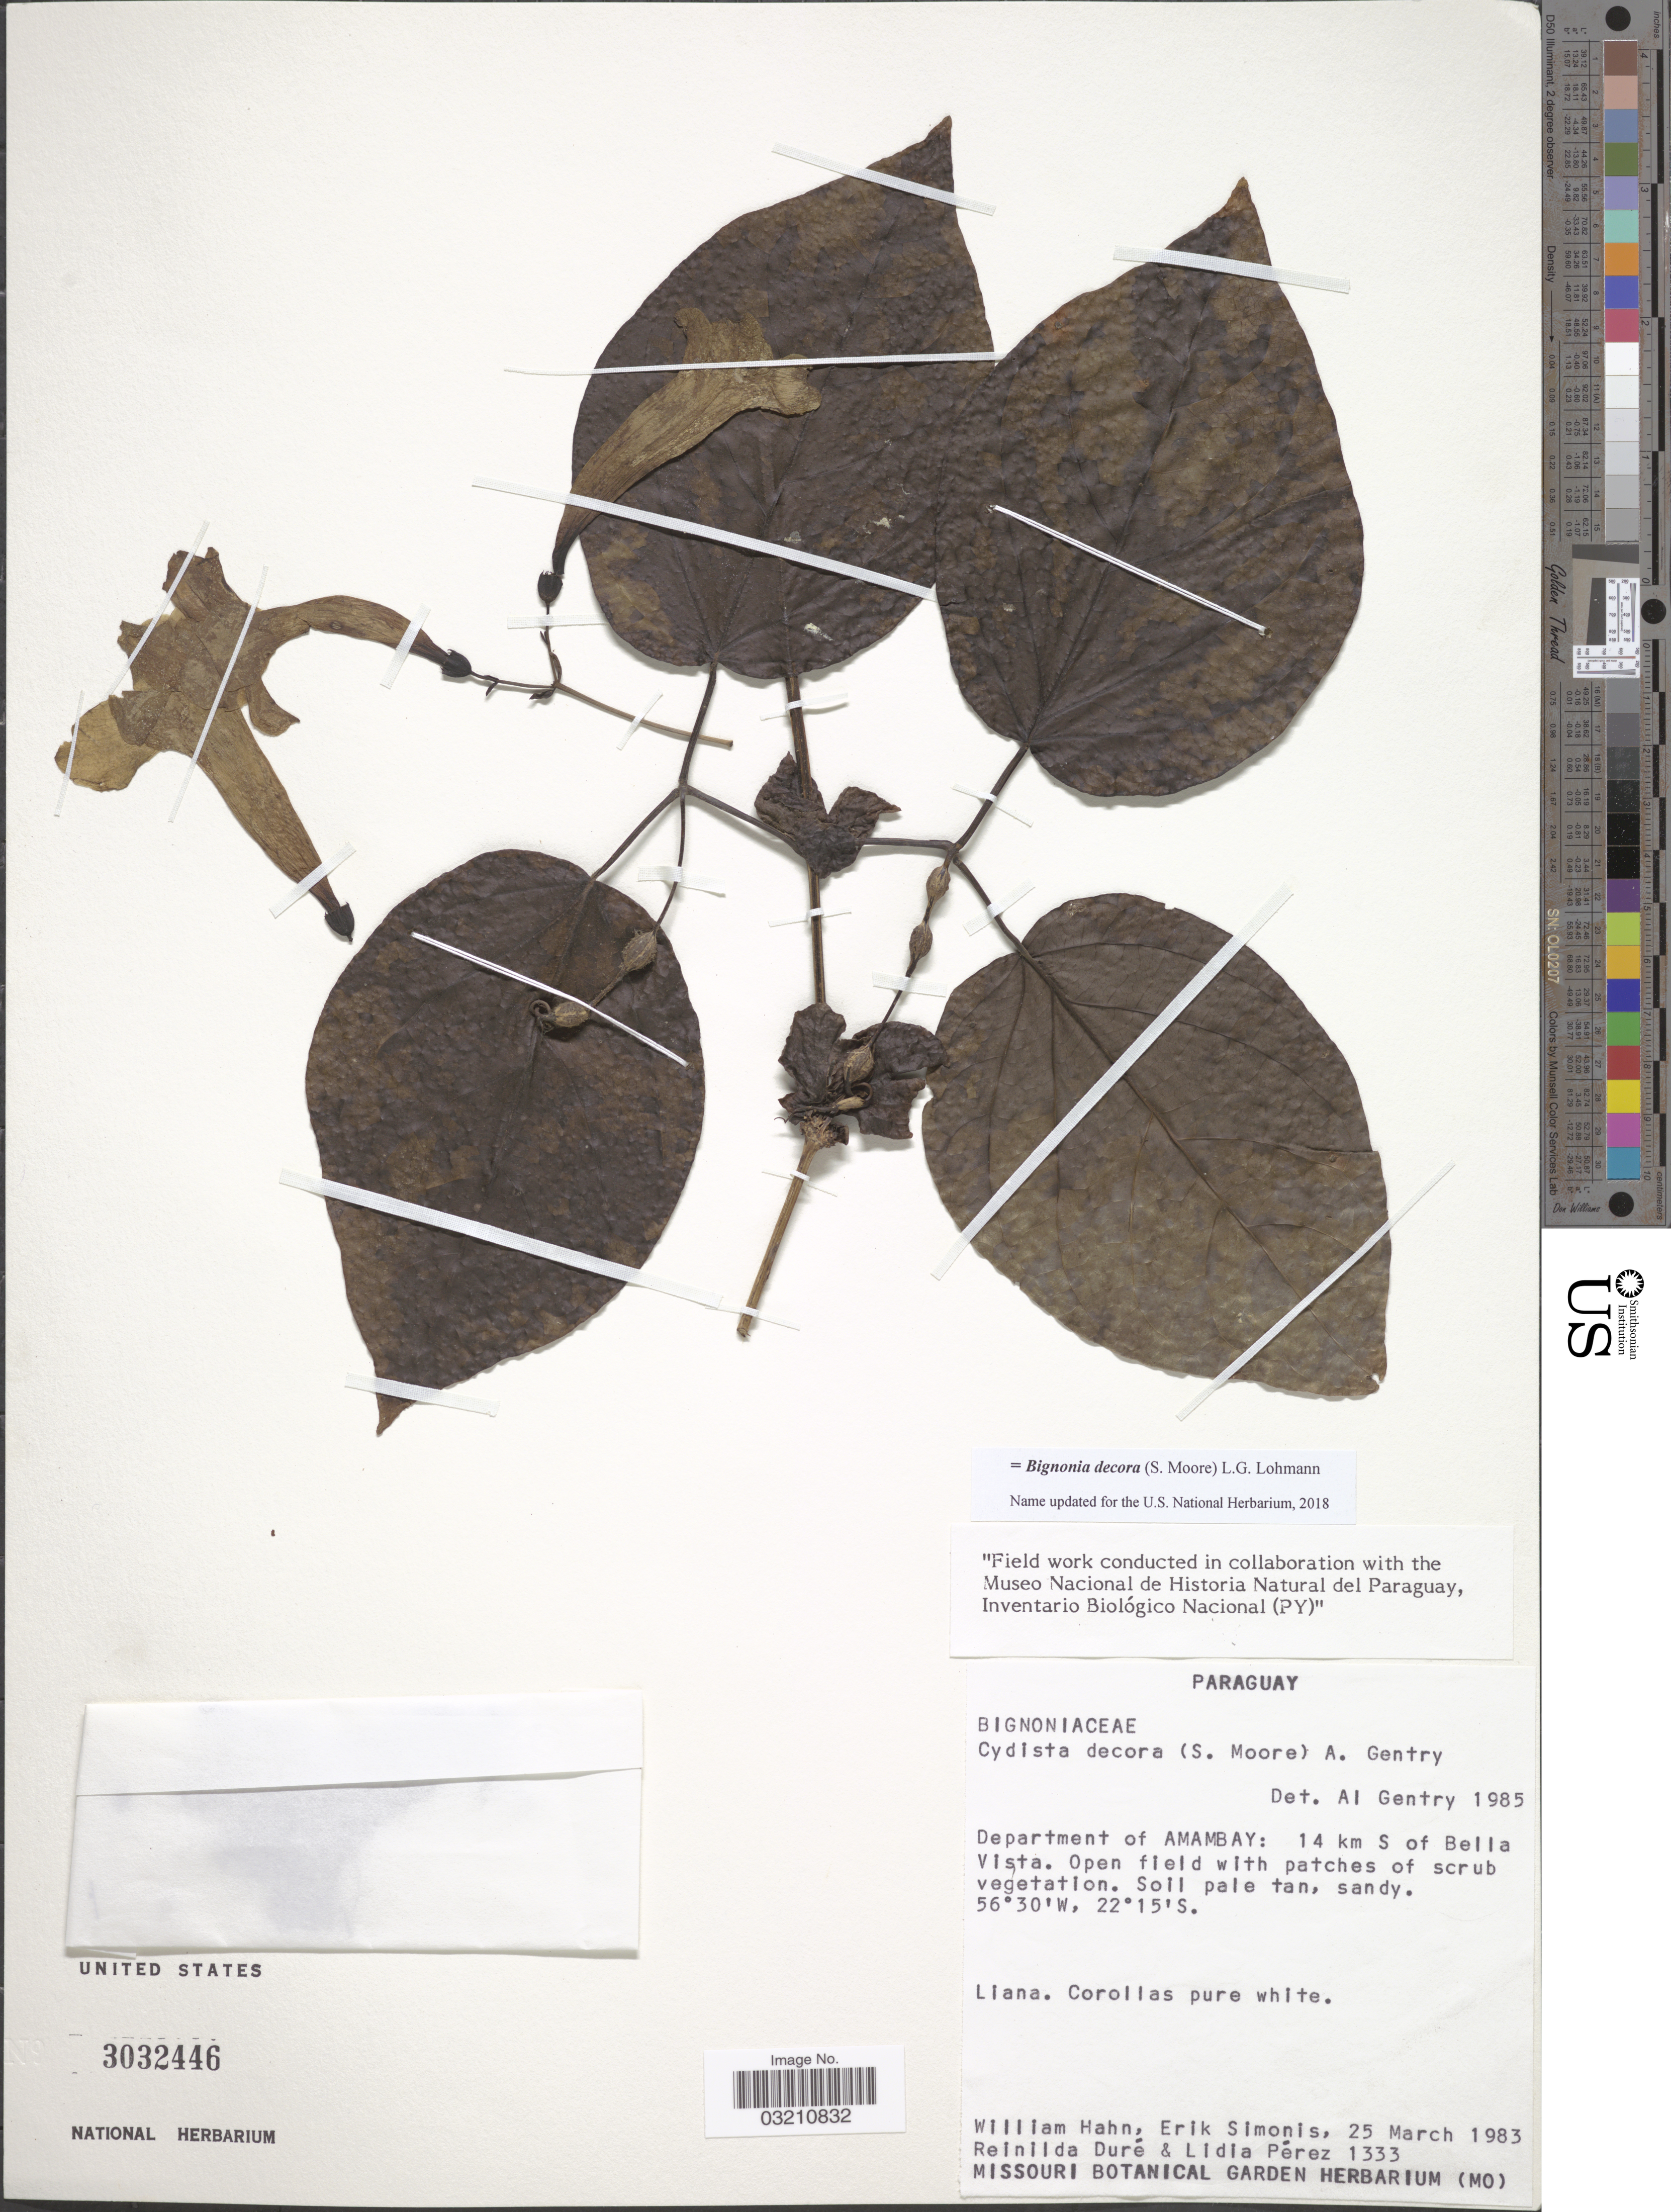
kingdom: Plantae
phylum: Tracheophyta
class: Magnoliopsida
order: Lamiales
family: Bignoniaceae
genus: Bignonia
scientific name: Bignonia decora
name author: (S. Moore) L.G. Lohmann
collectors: W. Hahn, E. Simonis, R. Duré & L. Pérez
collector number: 1333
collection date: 1983-03-25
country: Paraguay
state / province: Amambay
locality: Department of Amambay: 14 km S of Bella Vista.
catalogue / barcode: US 3032446